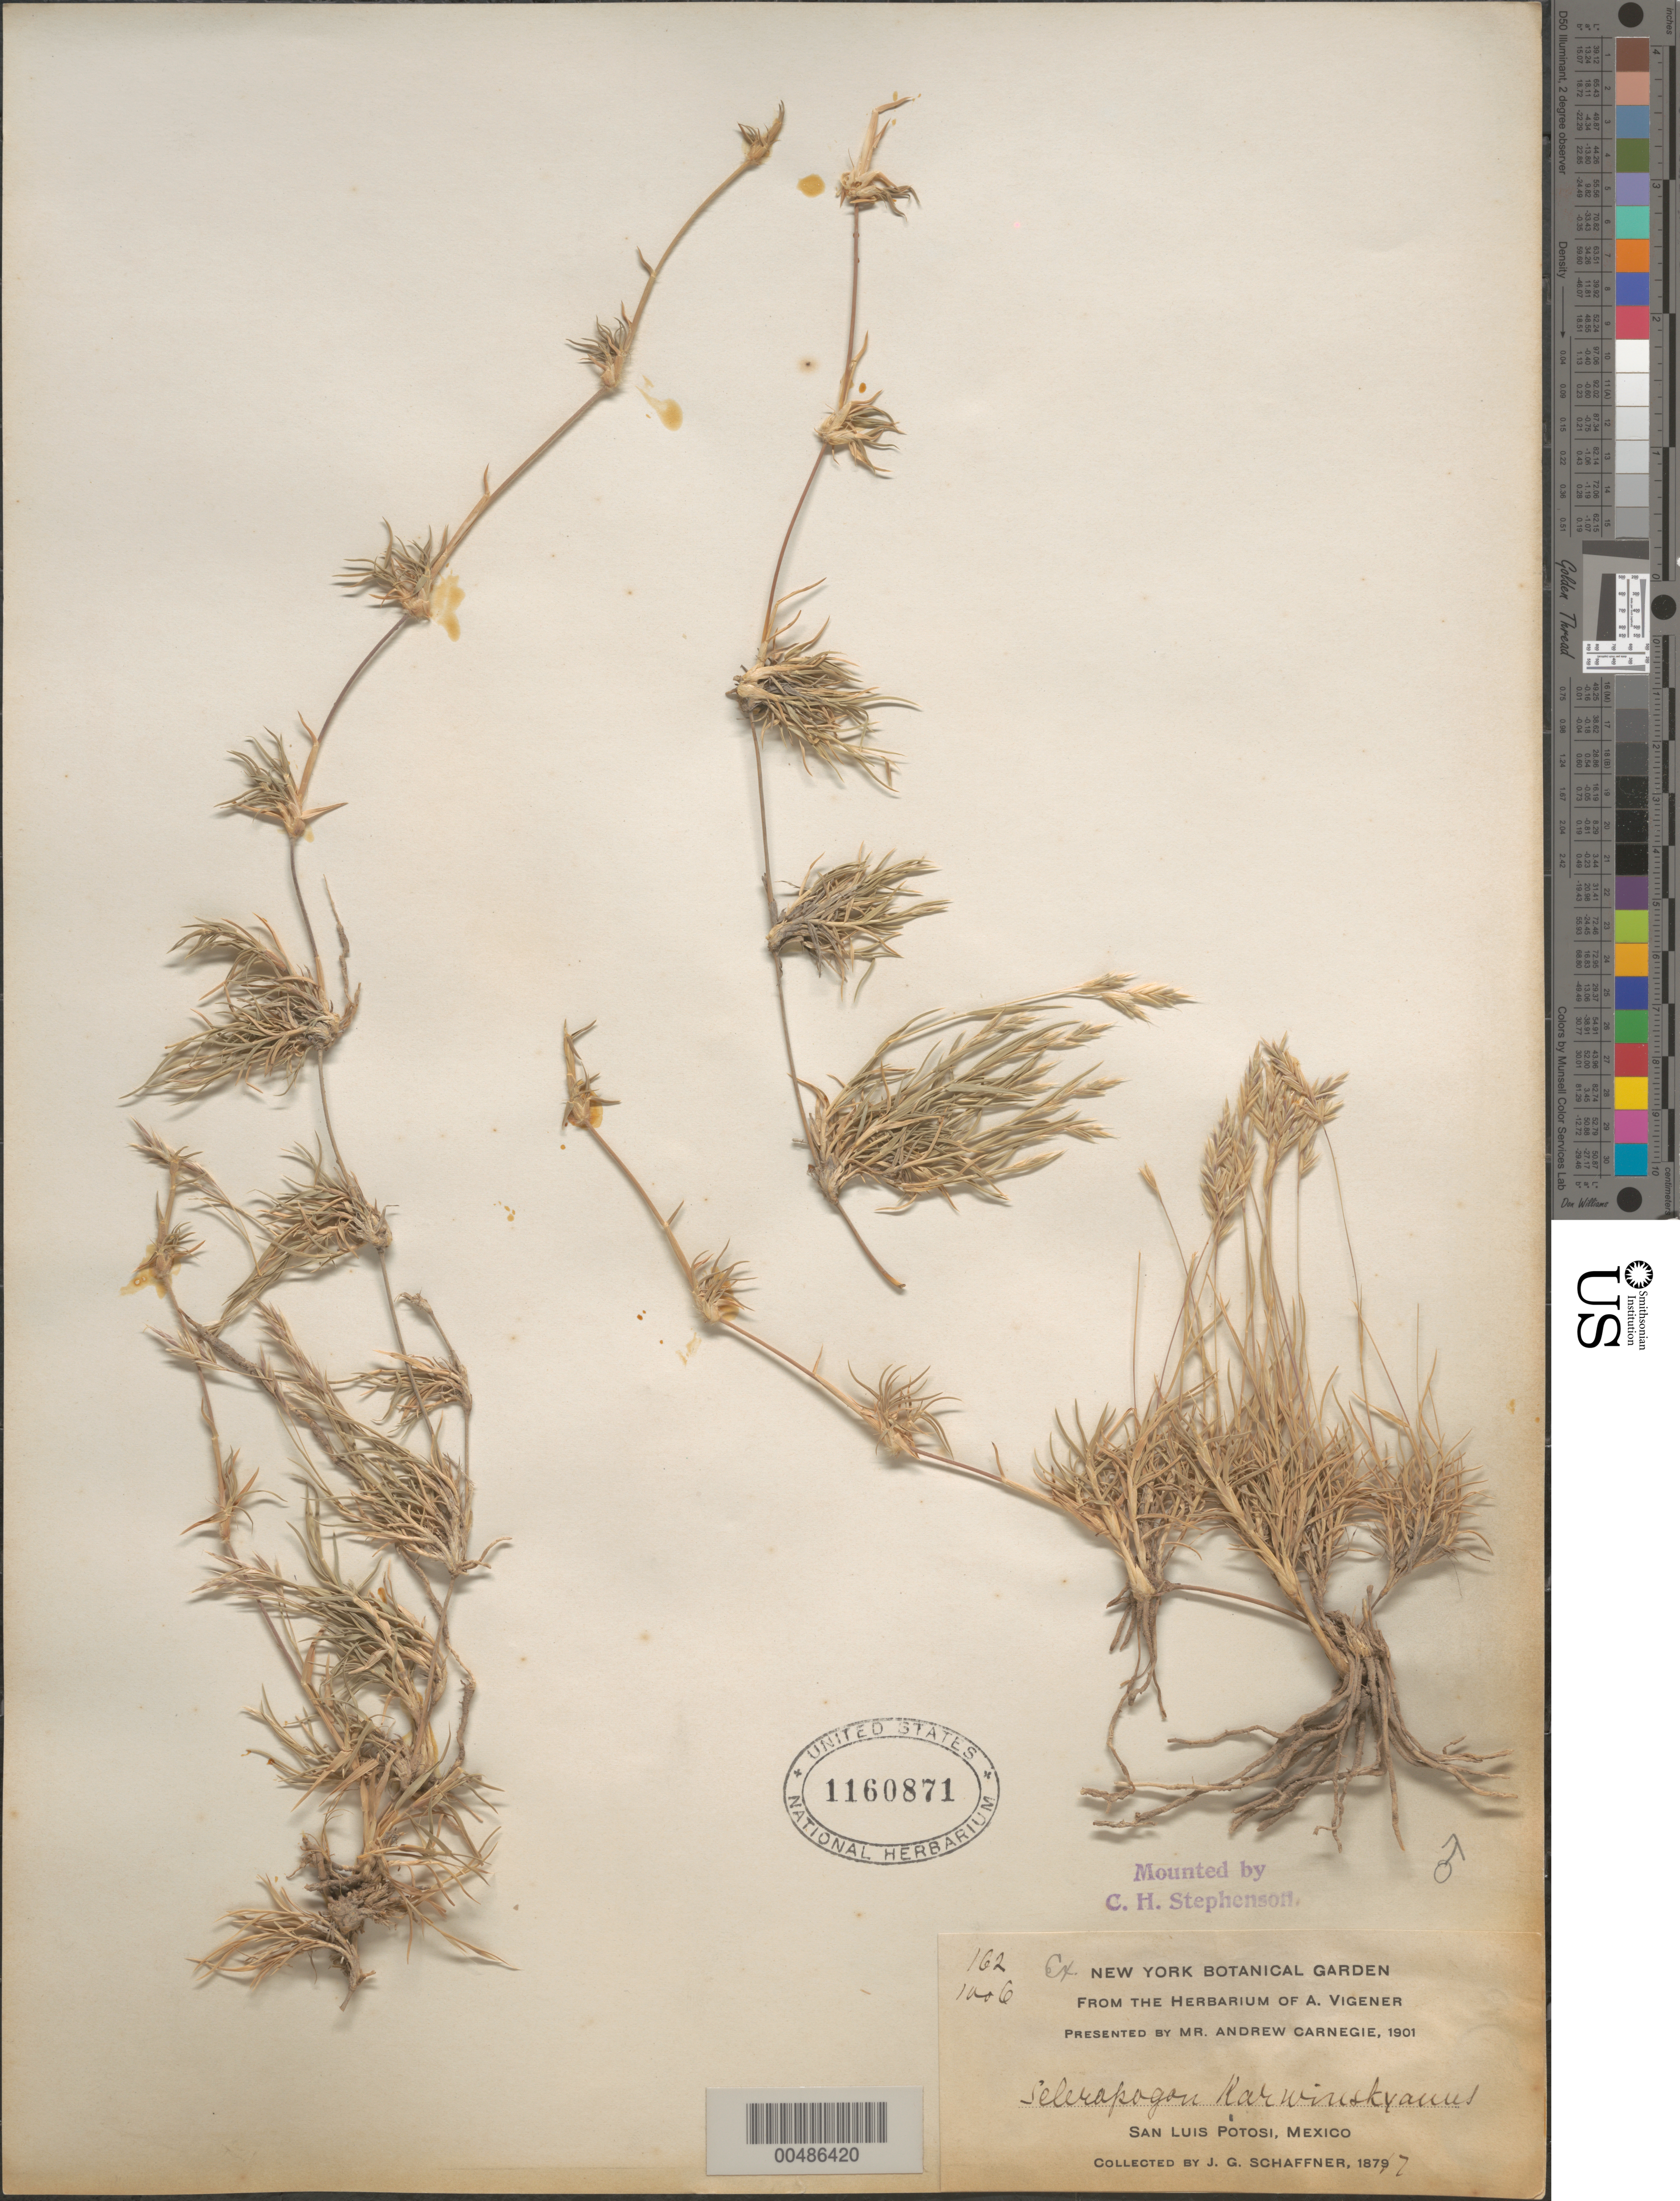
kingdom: Plantae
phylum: Tracheophyta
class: Liliopsida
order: Poales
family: Poaceae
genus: Scleropogon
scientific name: Scleropogon brevifolius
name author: Phil.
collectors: J. G. Schaffner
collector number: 162/1006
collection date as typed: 1877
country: Mexico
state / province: San Luis Potosi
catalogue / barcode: US 1160871